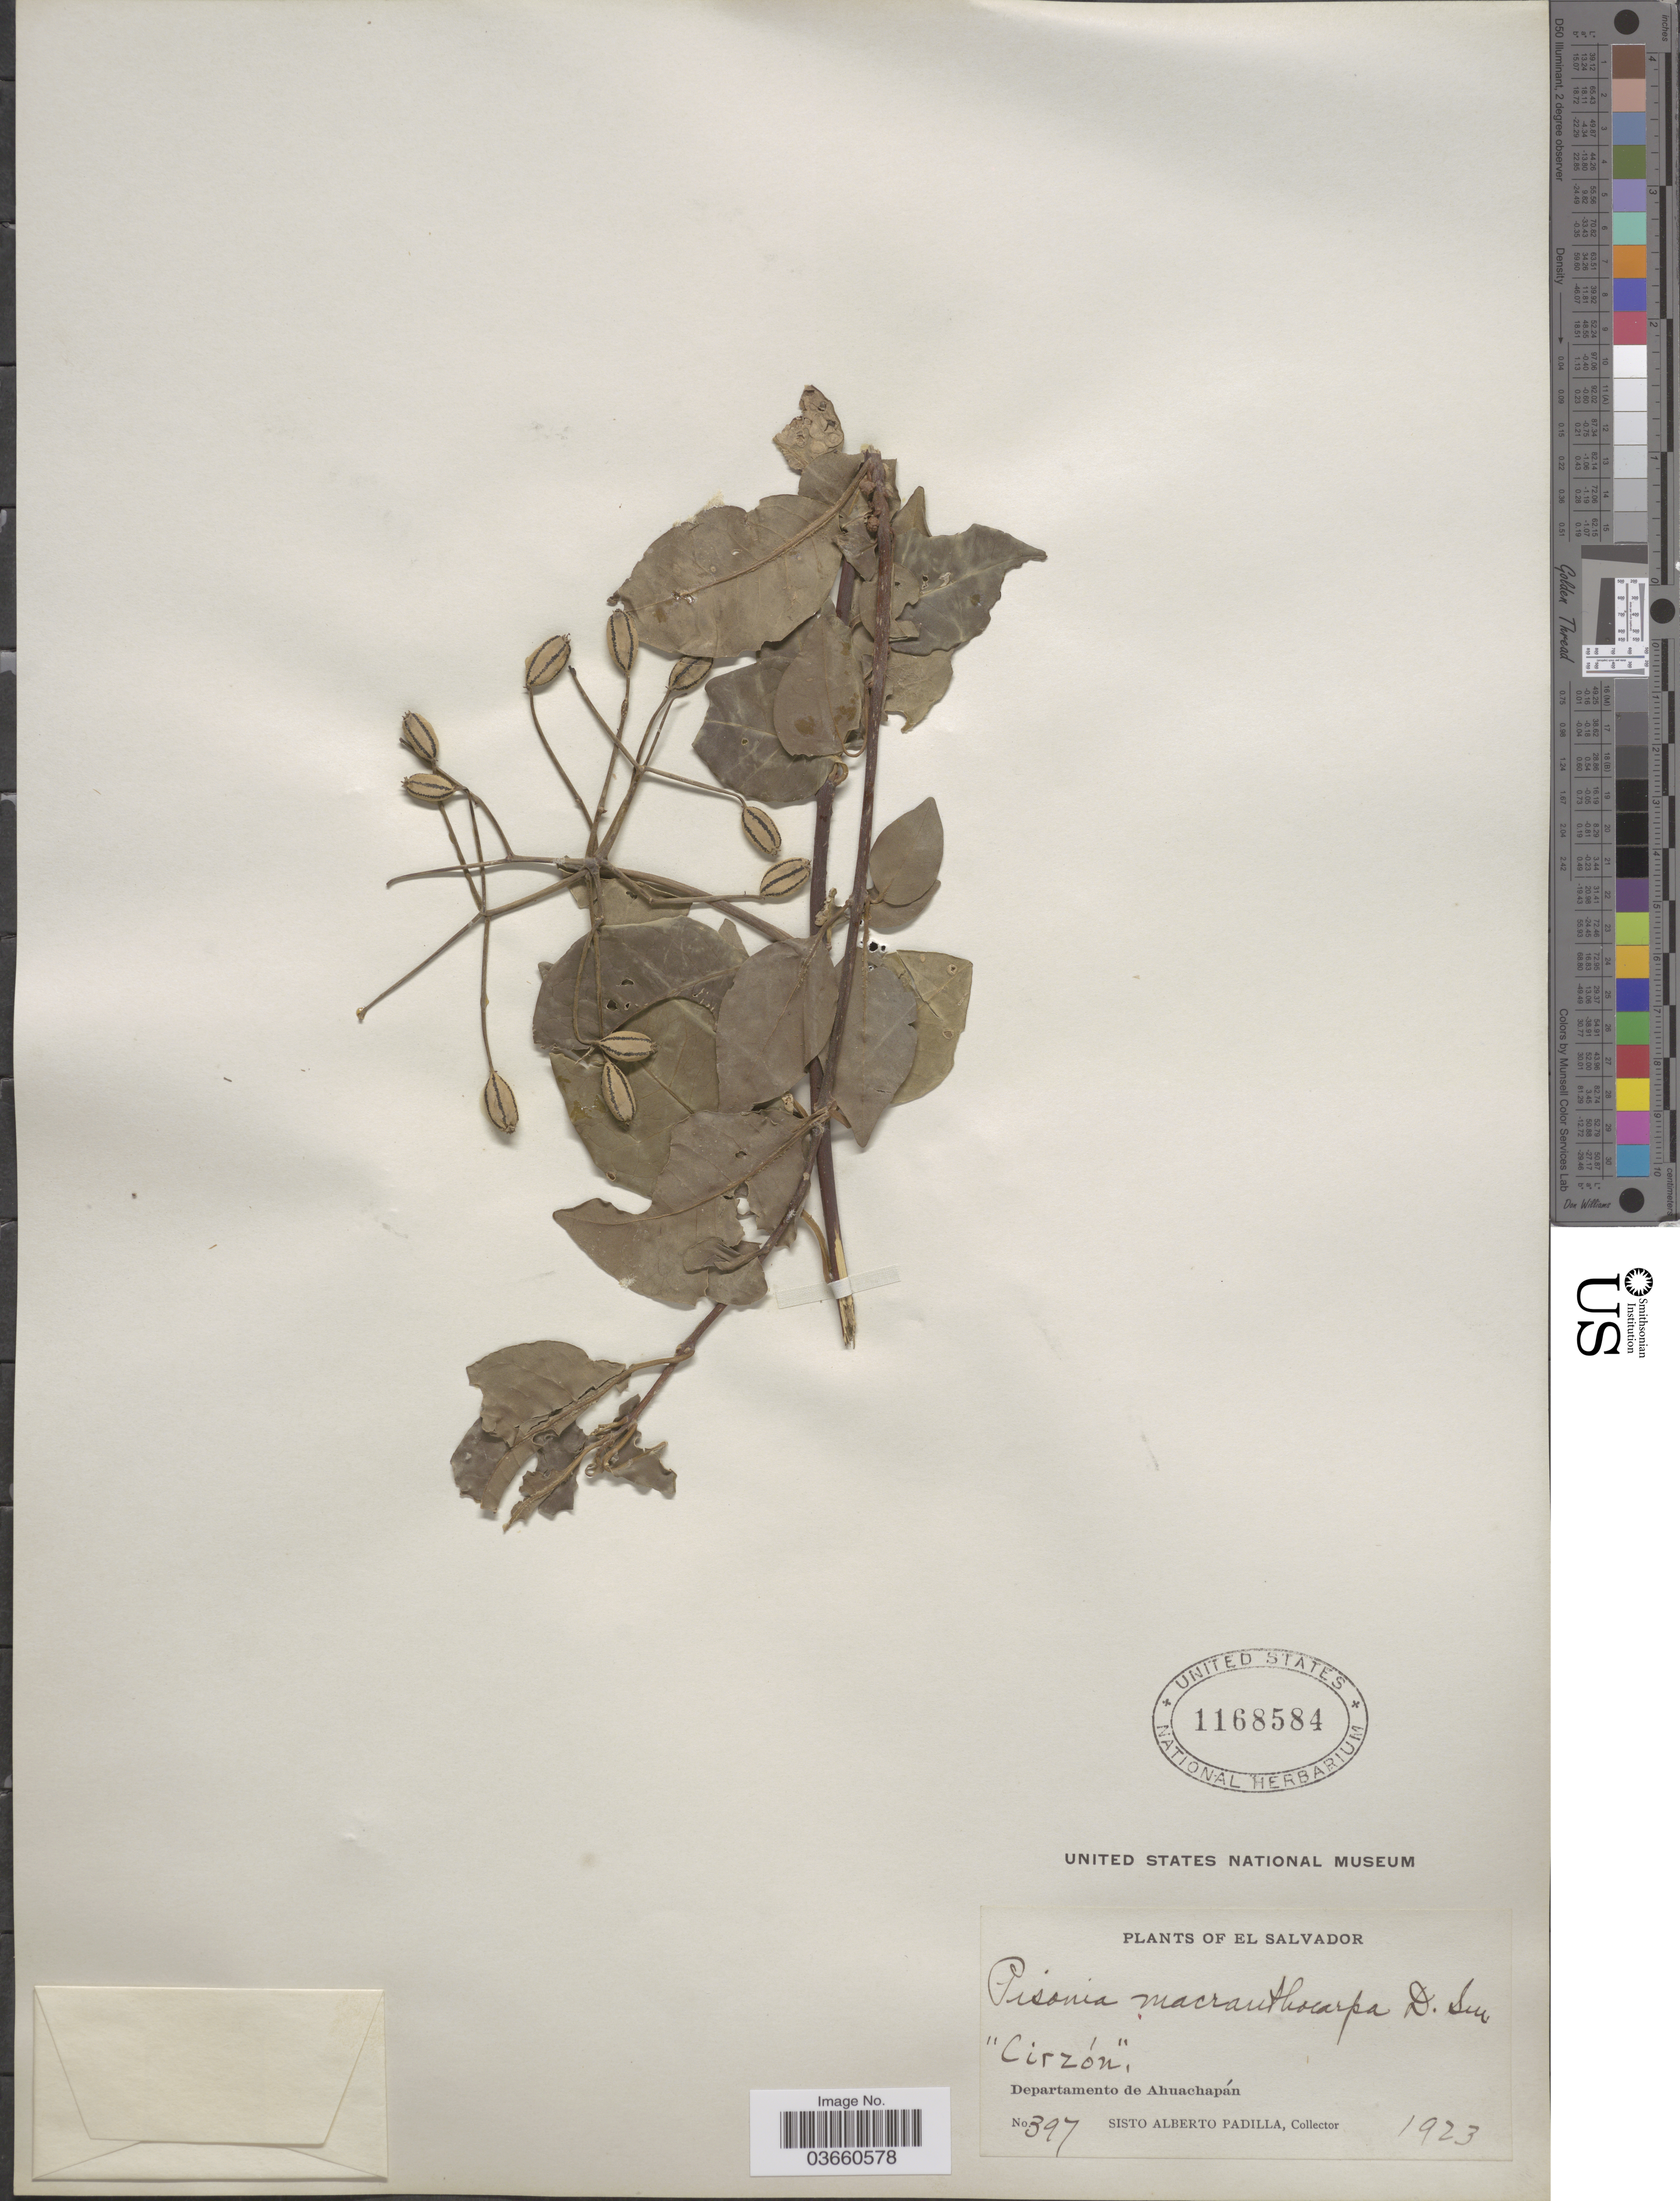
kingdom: Plantae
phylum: Tracheophyta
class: Magnoliopsida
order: Caryophyllales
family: Nyctaginaceae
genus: Pisonia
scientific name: Pisonia macranthocarpa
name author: (Donn. Sm.) Donn. Sm.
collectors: S. A. Padilla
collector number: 397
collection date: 1923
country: El Salvador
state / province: Ahuachapan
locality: Departamento de Ahuachapán.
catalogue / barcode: US 1168584